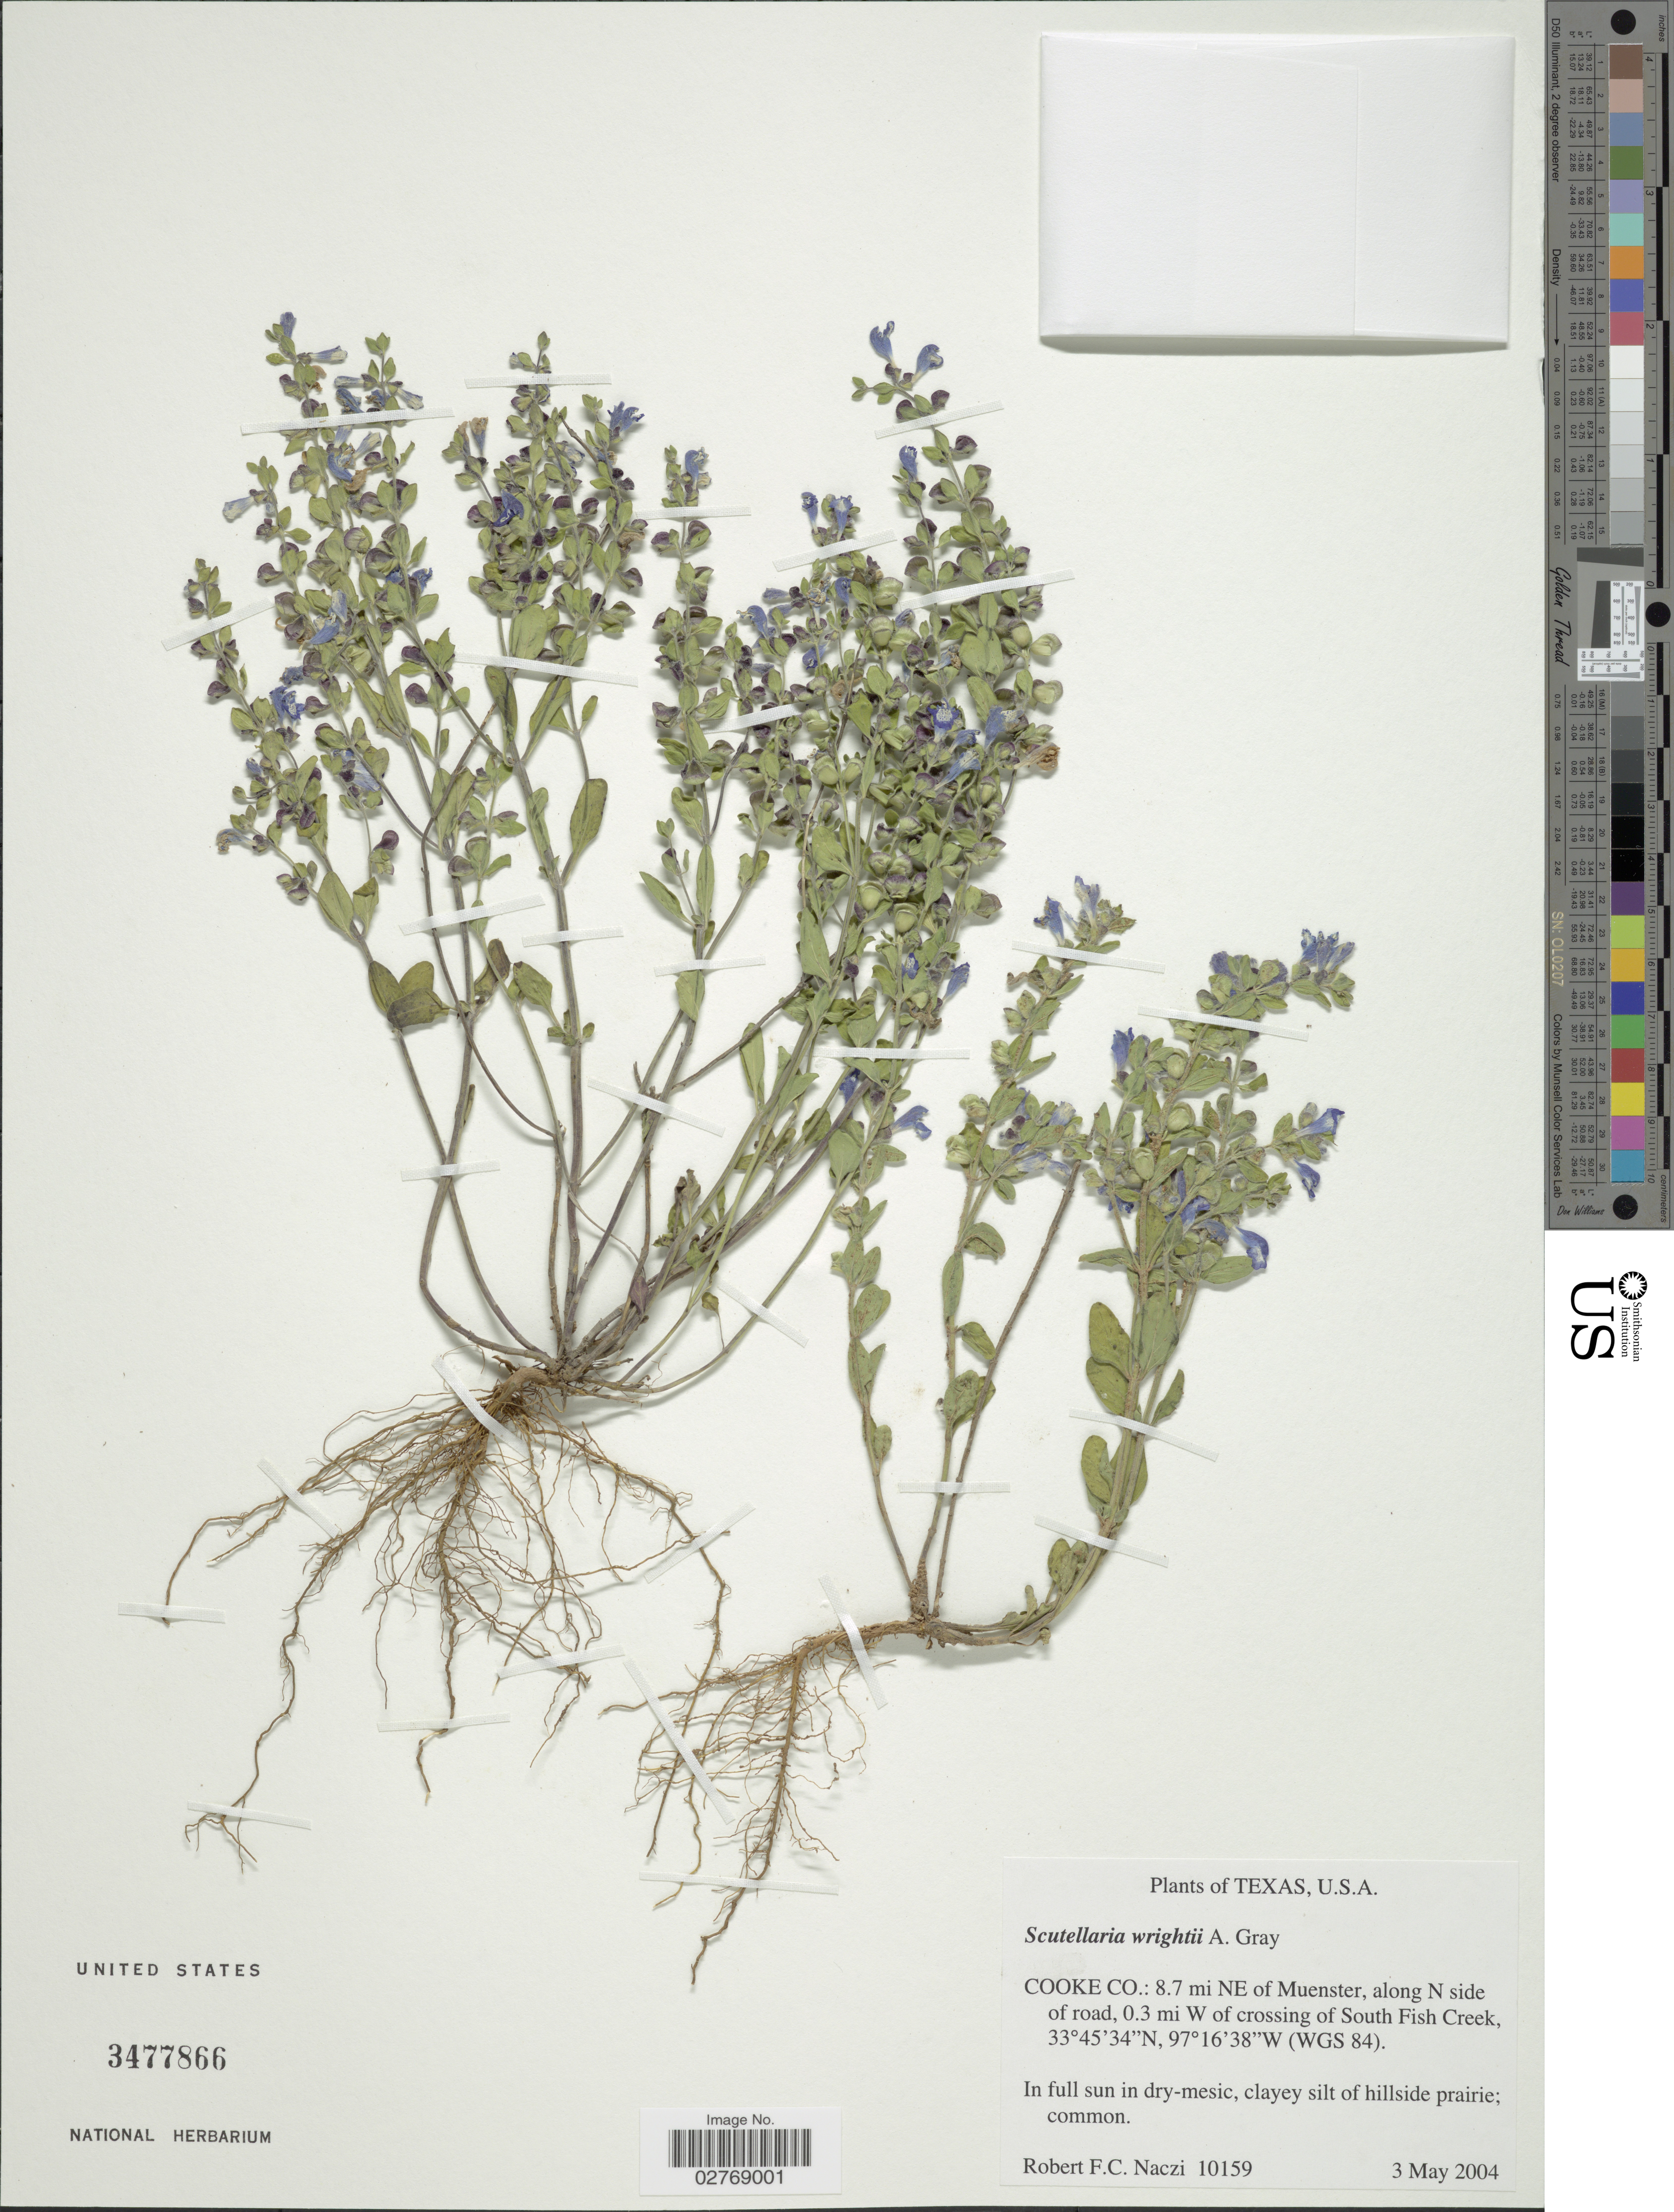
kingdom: Plantae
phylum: Tracheophyta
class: Magnoliopsida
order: Lamiales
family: Lamiaceae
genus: Scutellaria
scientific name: Scutellaria wrightii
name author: A. Gray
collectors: R. F. C. Naczi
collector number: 10159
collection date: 2004-05-03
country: United States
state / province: Texas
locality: Cooke Co, 8.7 mi NE of Muenster, along N side of road, 0.3 mi W of crossing of South Fish Creek (WGS 84).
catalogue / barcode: US 3477866